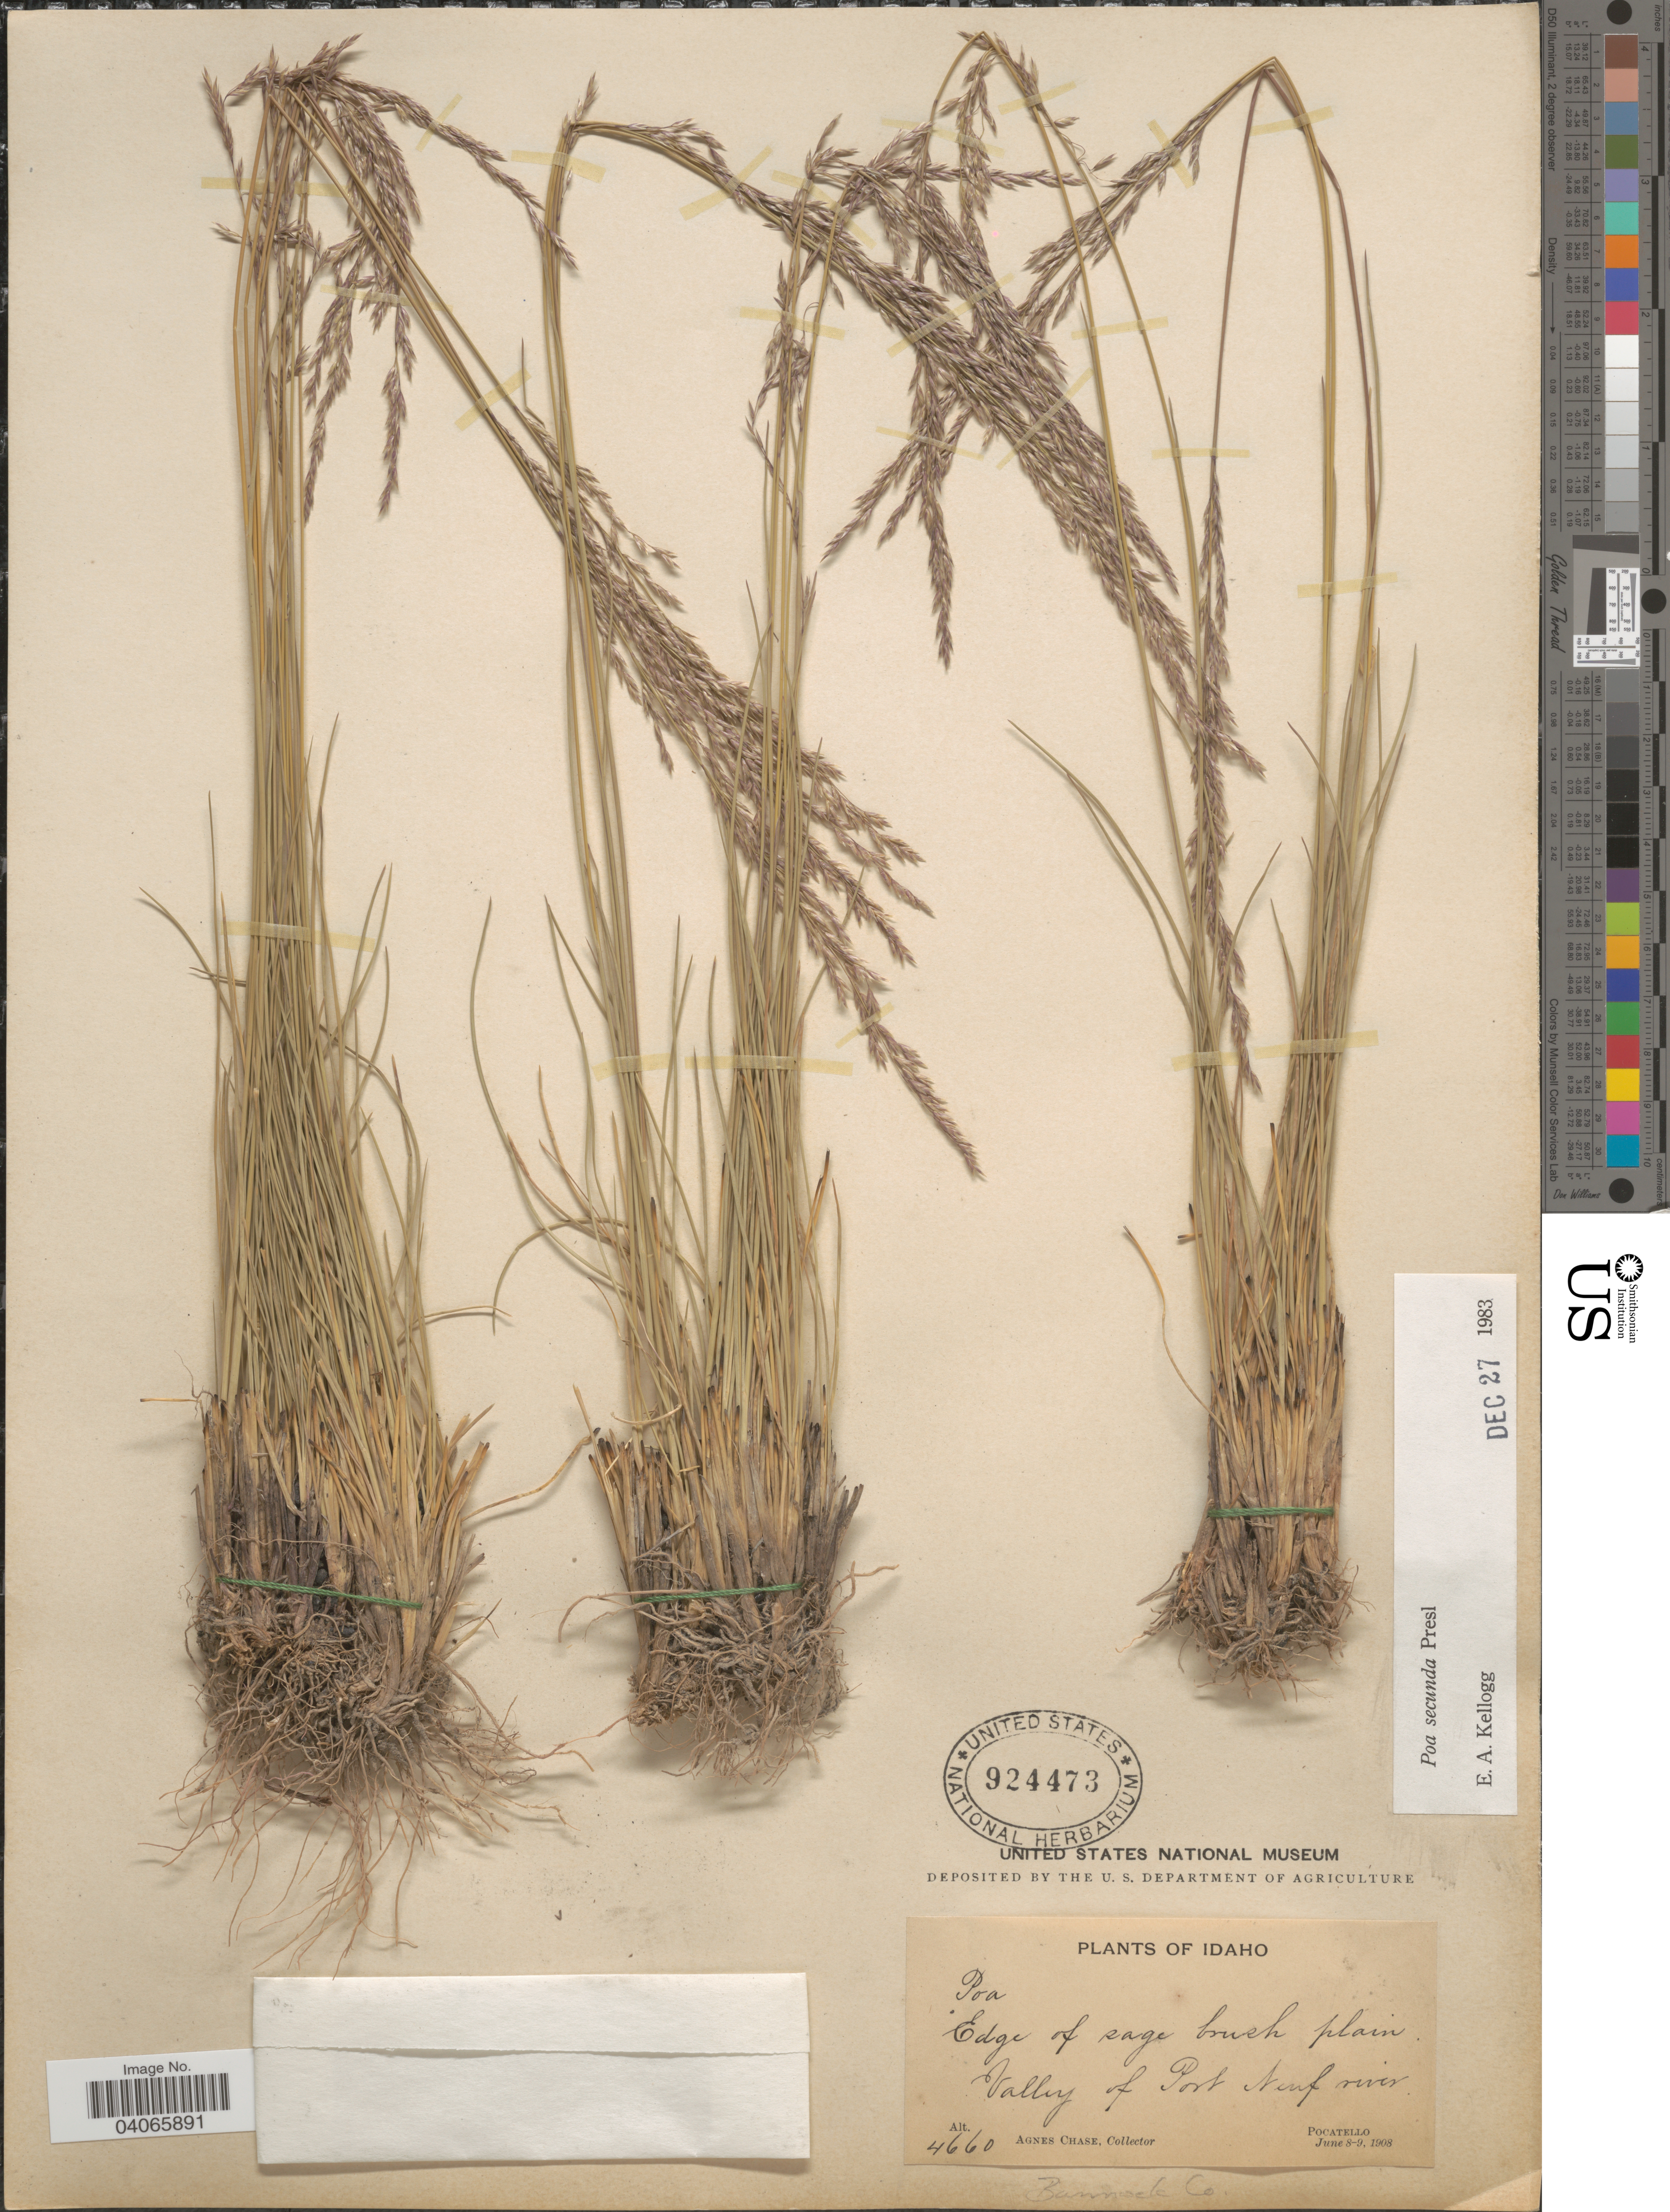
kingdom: Plantae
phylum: Tracheophyta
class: Liliopsida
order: Poales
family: Poaceae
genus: Poa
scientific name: Poa secunda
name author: J. Presl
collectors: A. Chase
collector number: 4660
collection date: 1908-06-08/1908-06-09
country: United States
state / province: Idaho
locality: Valley of Port Neuf river. Pocatello. Bannock Co.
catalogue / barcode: US 924473